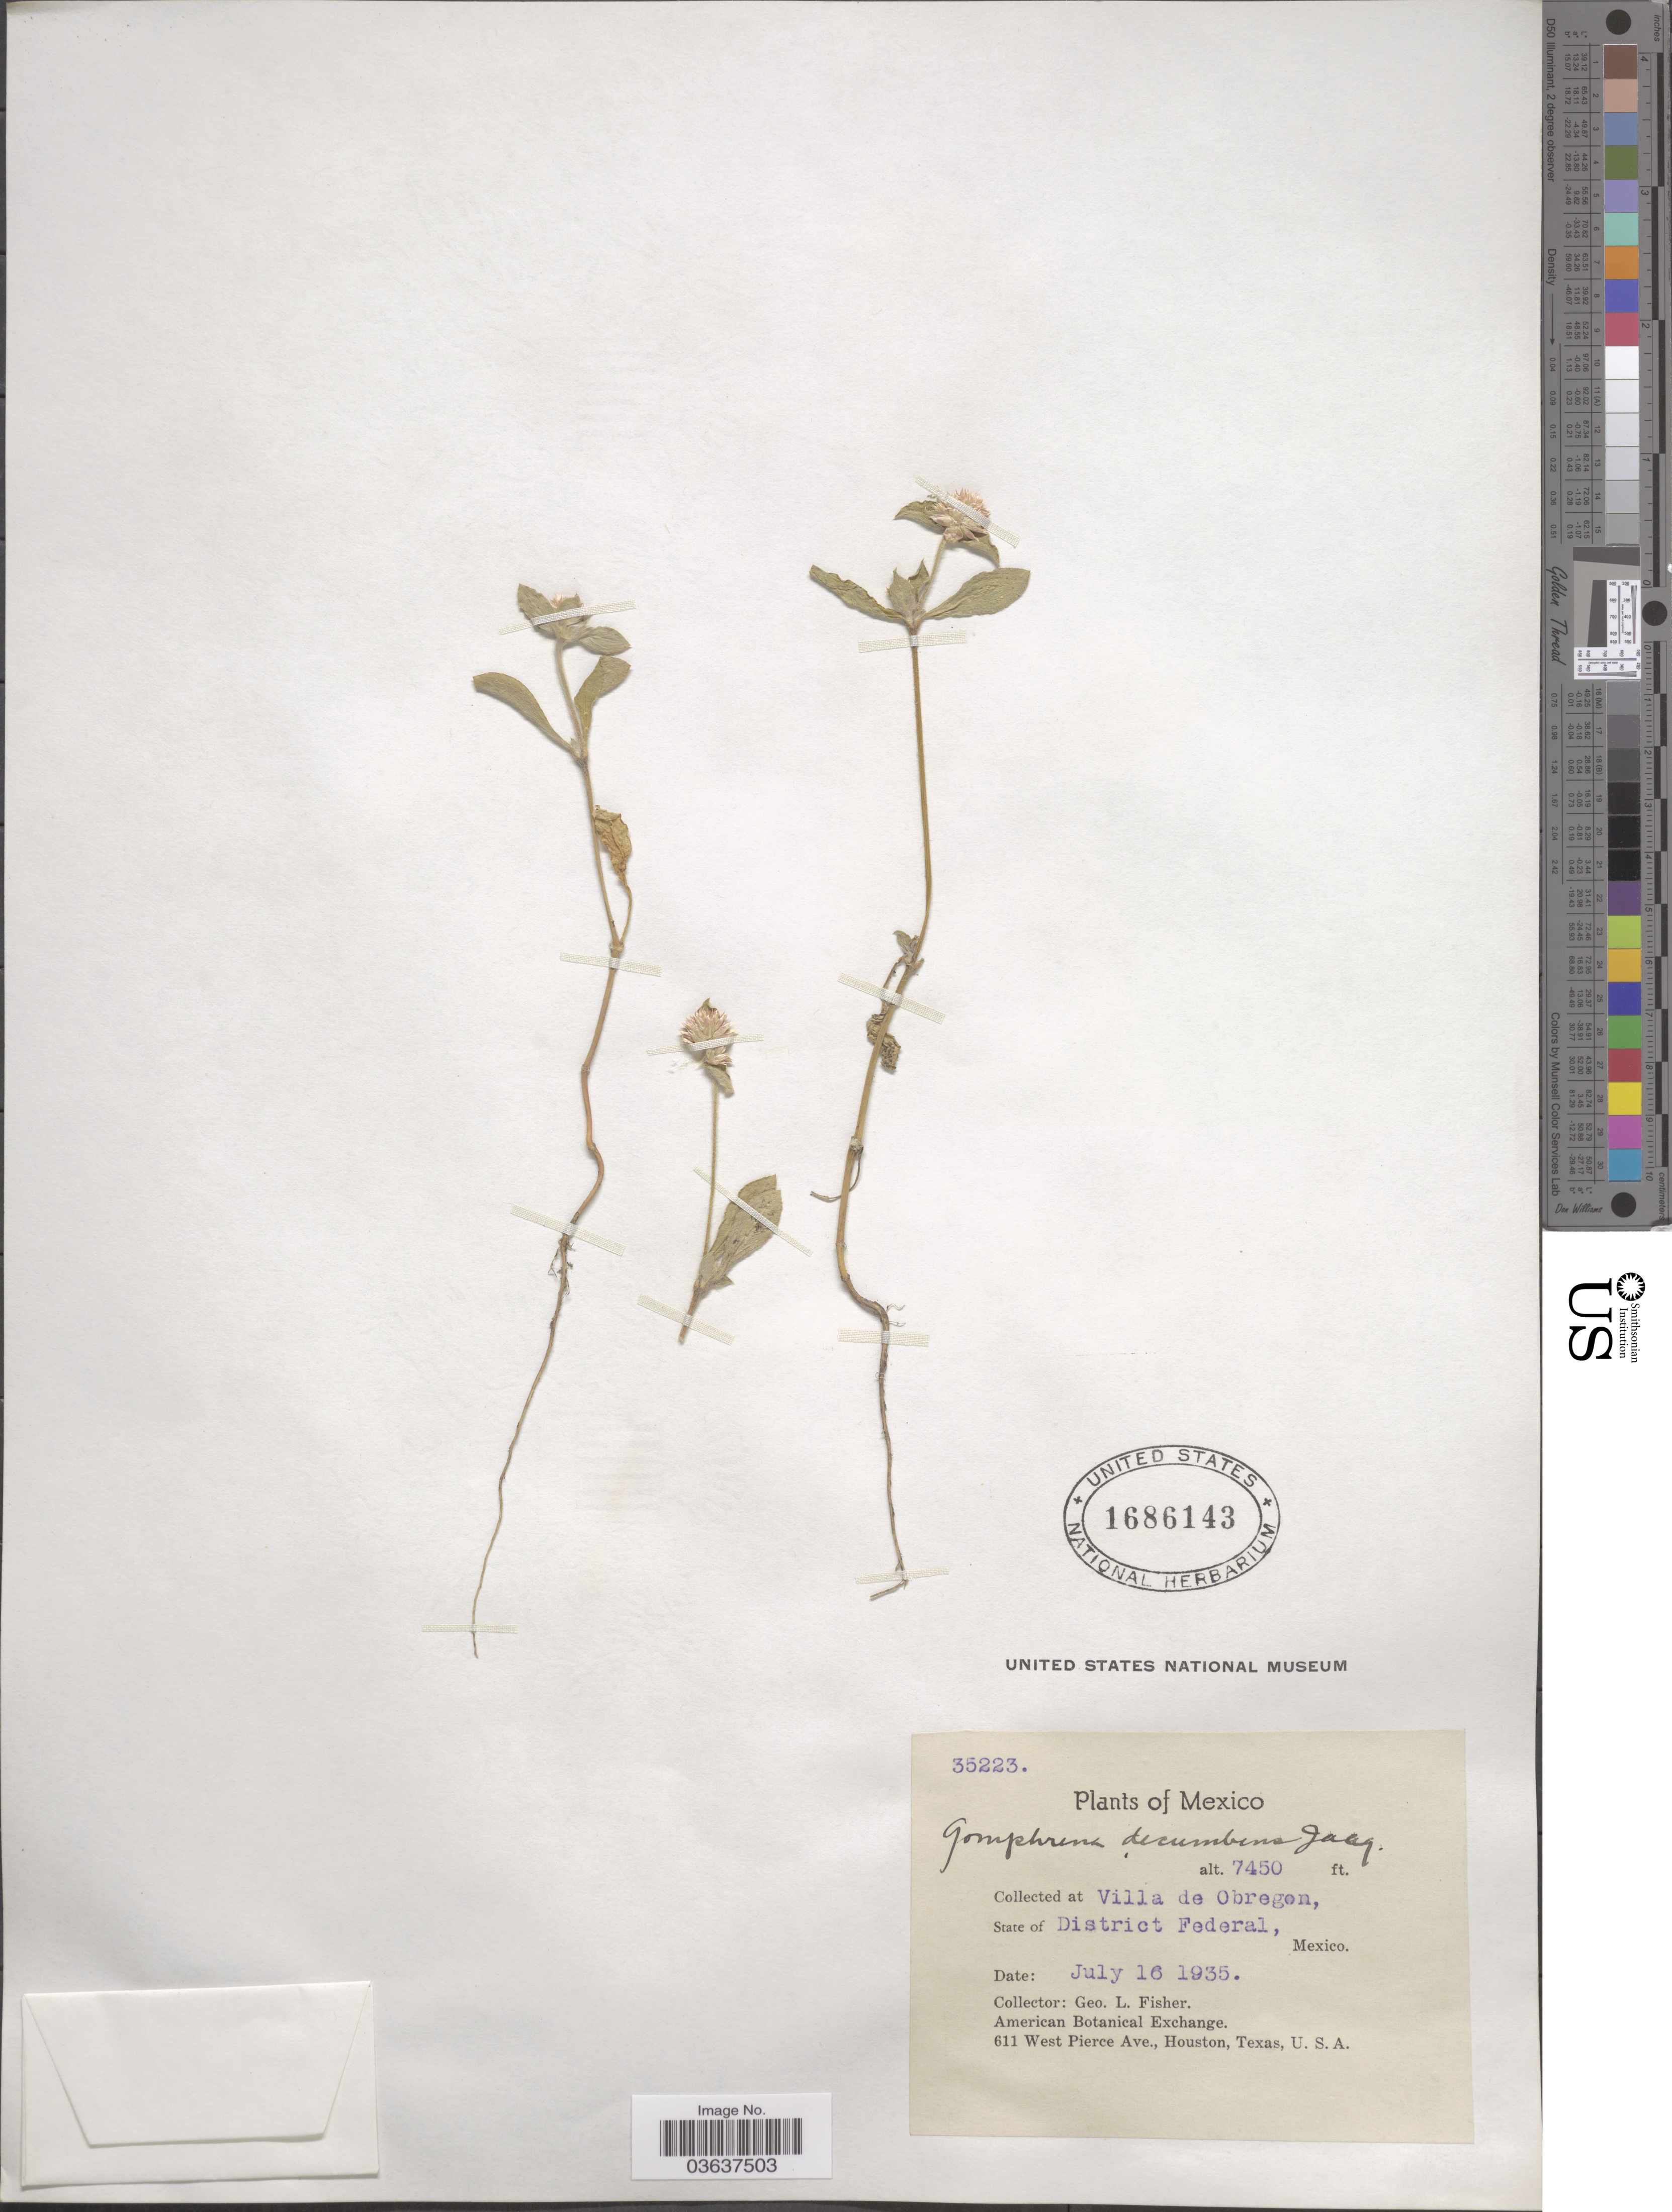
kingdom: Plantae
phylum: Tracheophyta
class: Magnoliopsida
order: Caryophyllales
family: Amaranthaceae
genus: Gomphrena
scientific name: Gomphrena decumbens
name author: Jacq.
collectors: G. L. Fisher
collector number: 35223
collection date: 1935-07-16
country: Mexico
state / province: Distrito Federal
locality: Villa de Obregon, State of District Federal.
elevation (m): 2271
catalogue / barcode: US 1686143